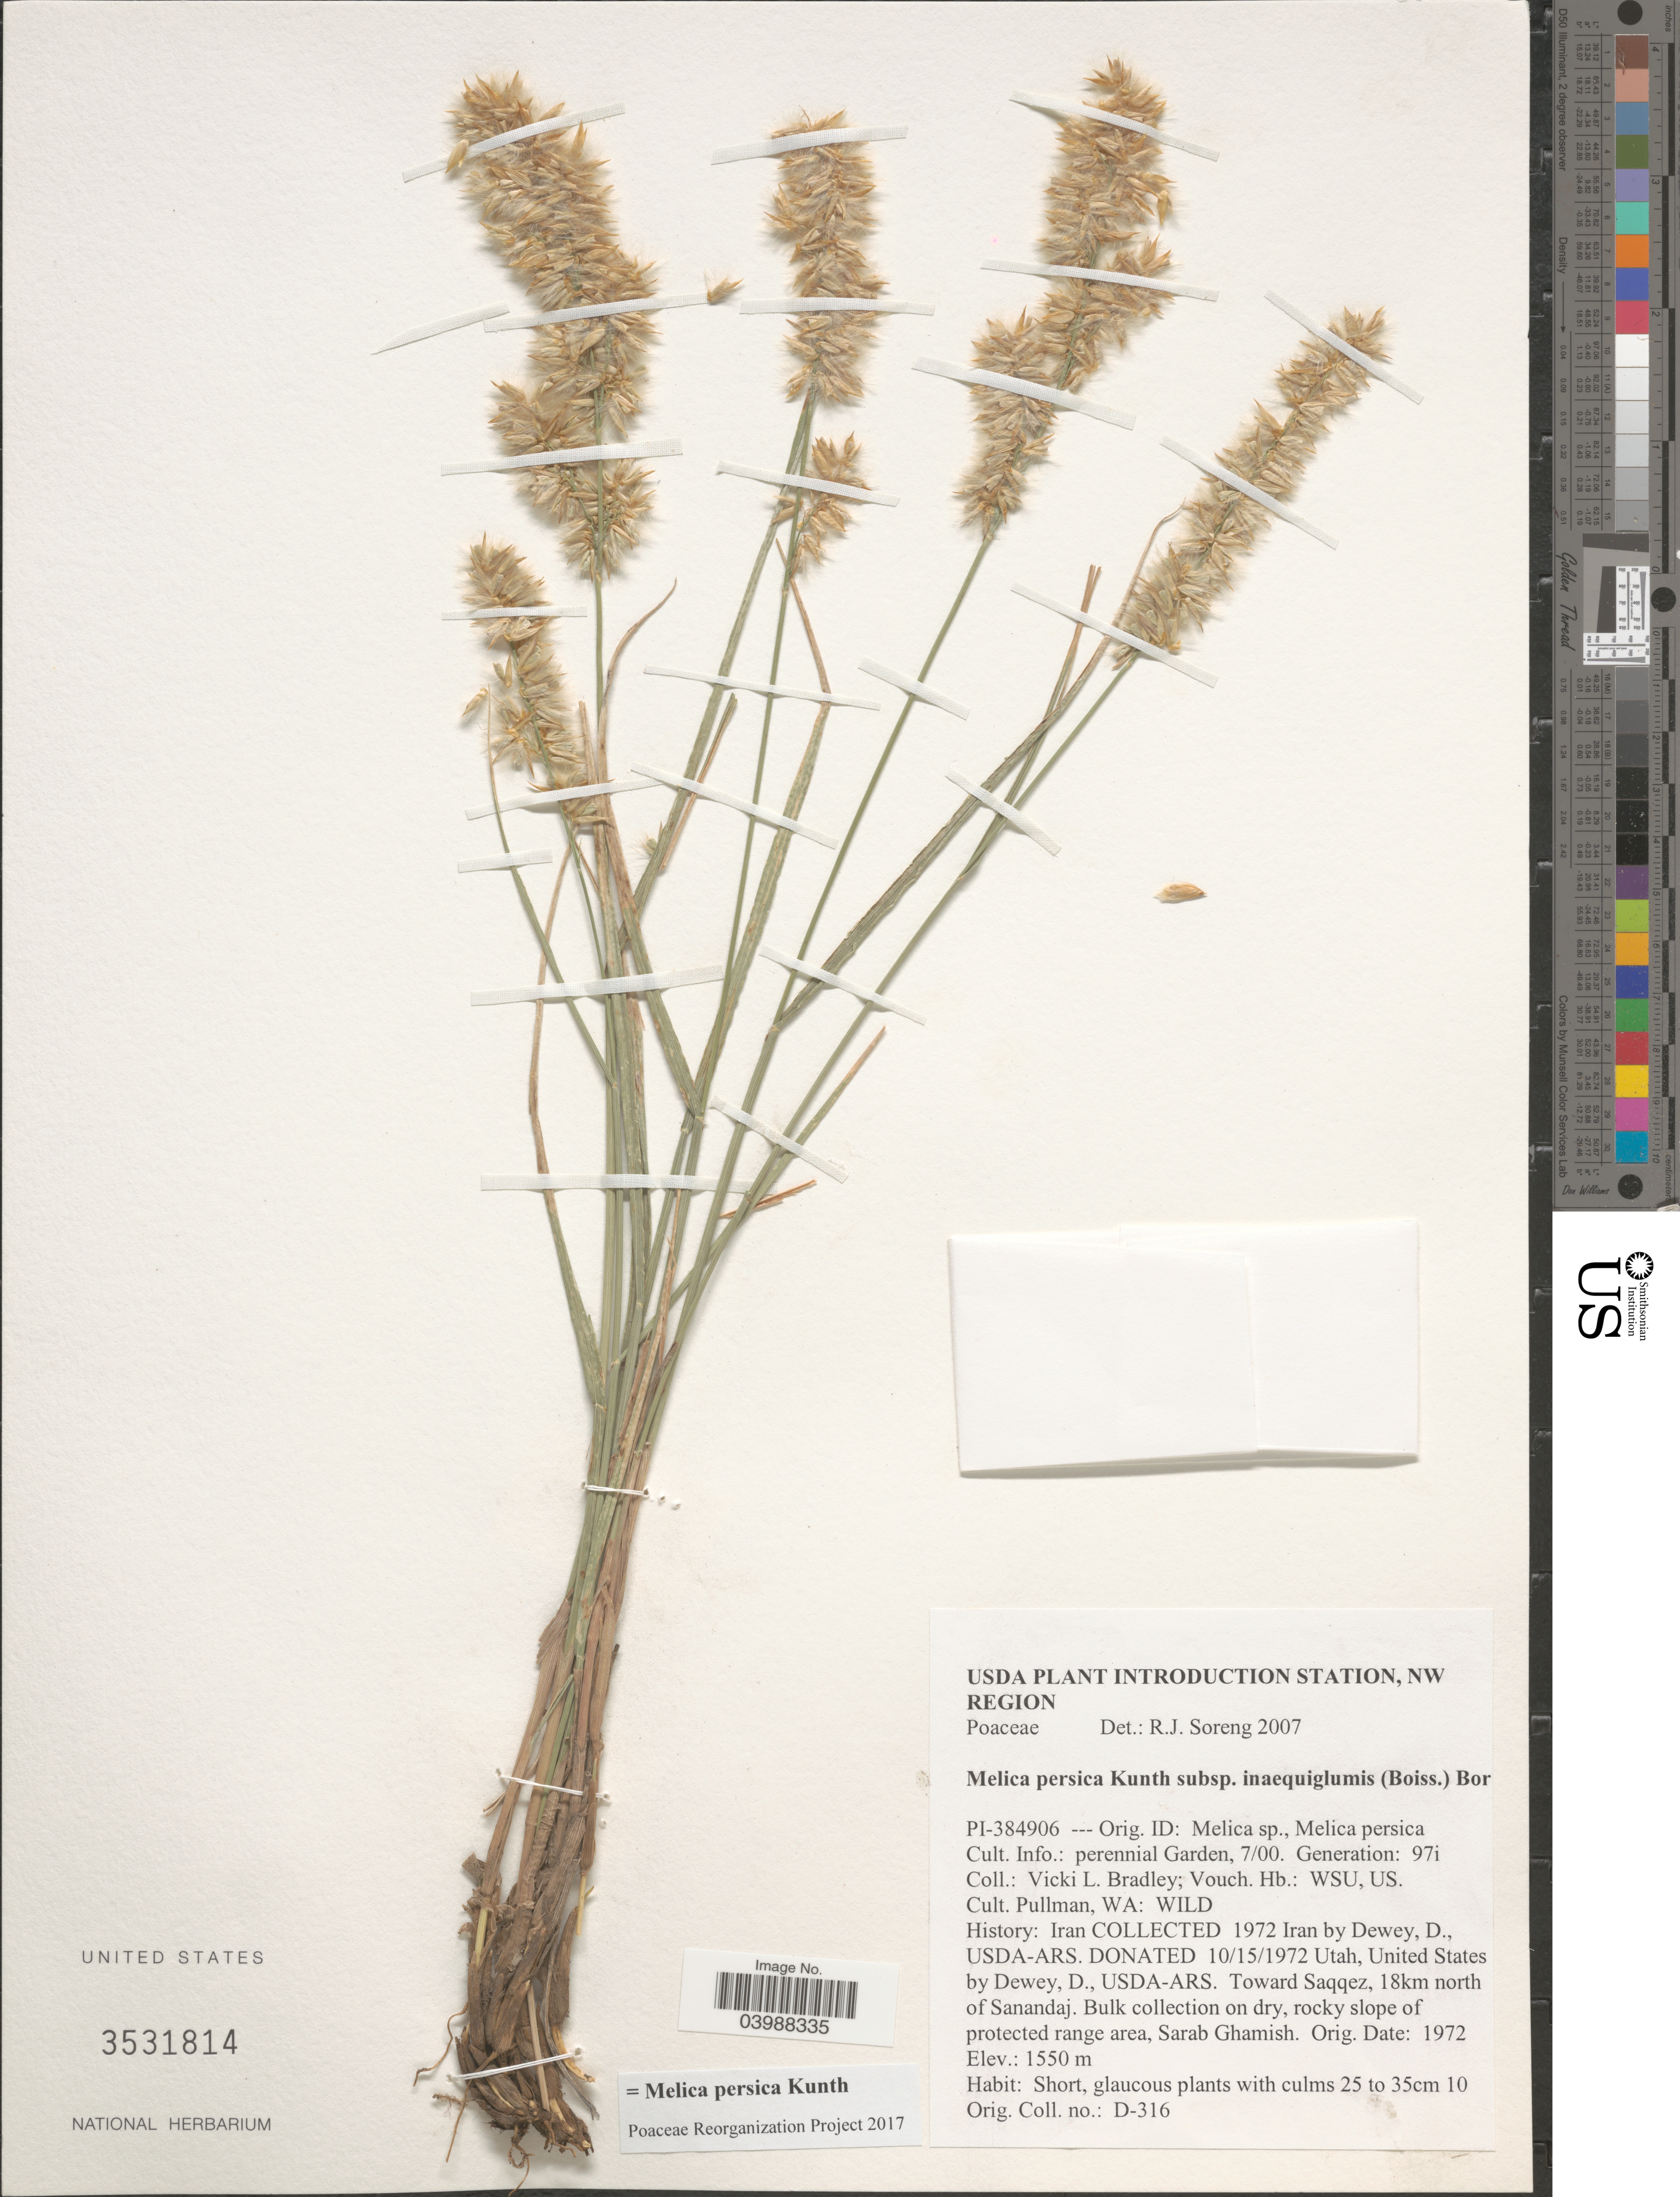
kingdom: Plantae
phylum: Tracheophyta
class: Liliopsida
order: Poales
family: Poaceae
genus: Melica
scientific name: Melica persica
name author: Kunth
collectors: Pullman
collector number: PI-384906?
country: United States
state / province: Washington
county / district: Whitman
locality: Pullman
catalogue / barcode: US 3531814